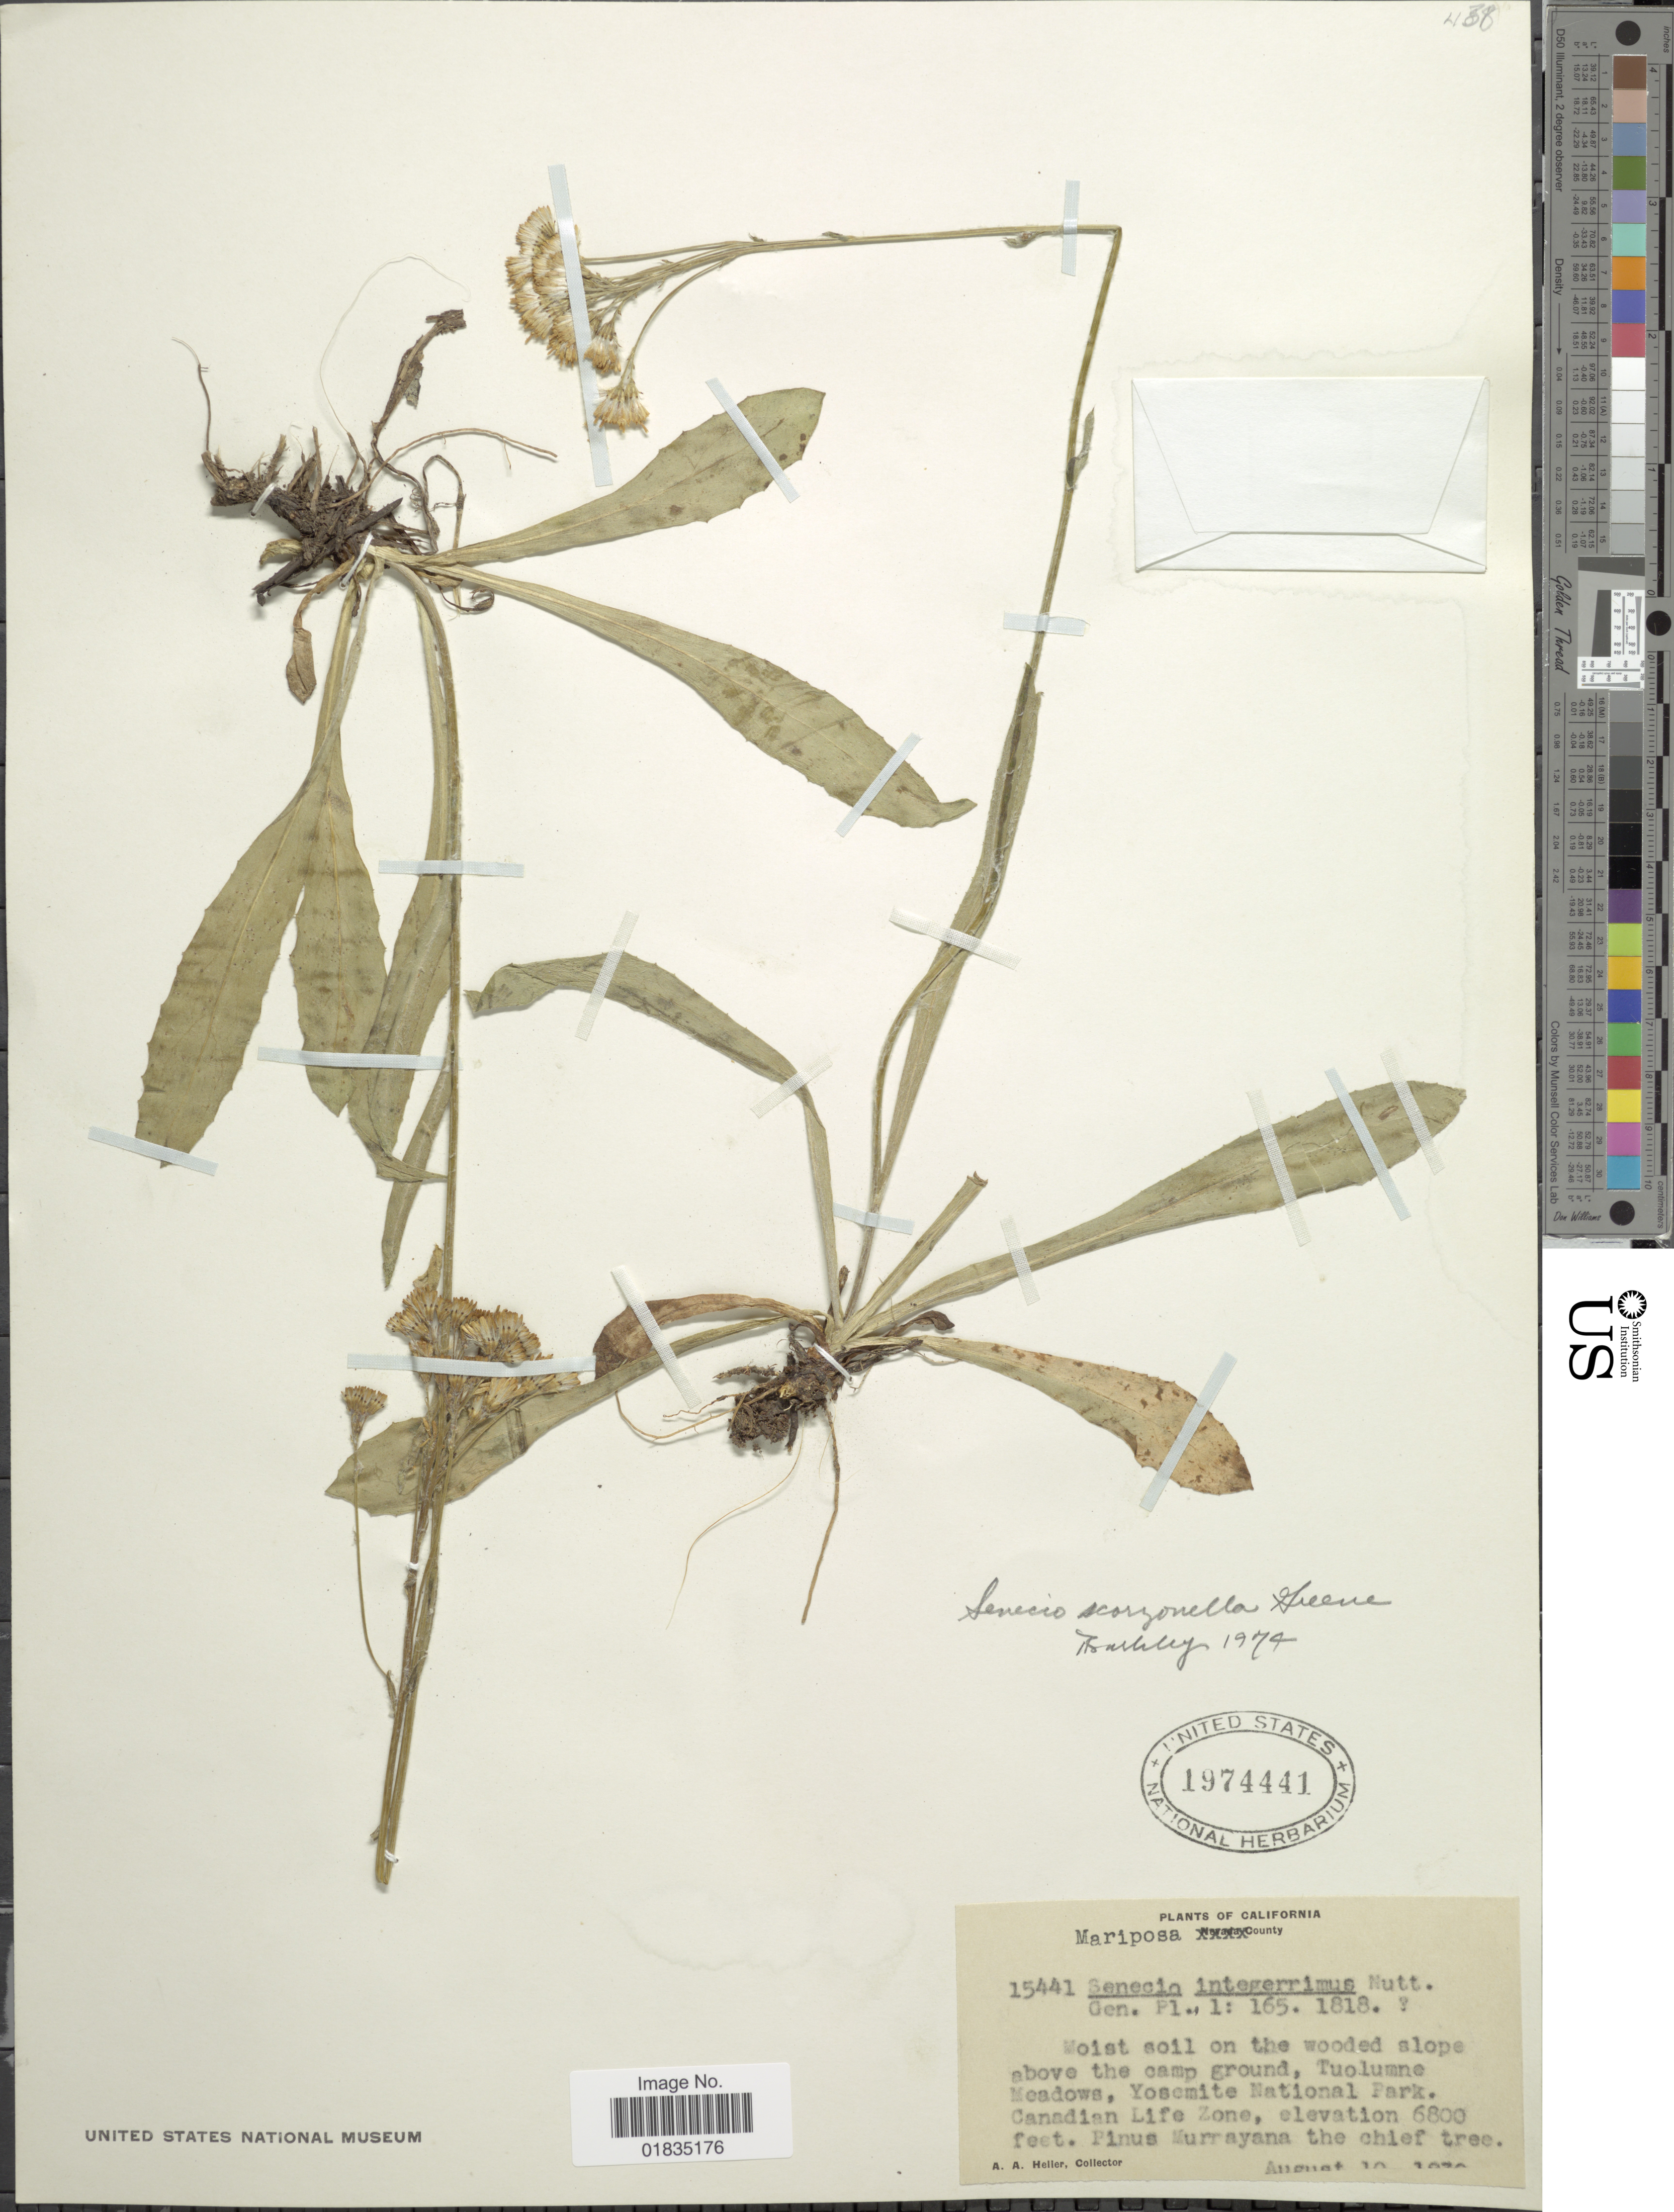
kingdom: Plantae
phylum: Tracheophyta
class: Magnoliopsida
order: Asterales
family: Asteraceae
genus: Senecio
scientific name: Senecio scorzonella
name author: Greene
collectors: A. A. Heller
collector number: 15441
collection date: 1970-08-10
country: United States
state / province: California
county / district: Mariposa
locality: Yosemite National Park, Canadian Life Zone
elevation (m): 2073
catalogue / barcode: US 1974441